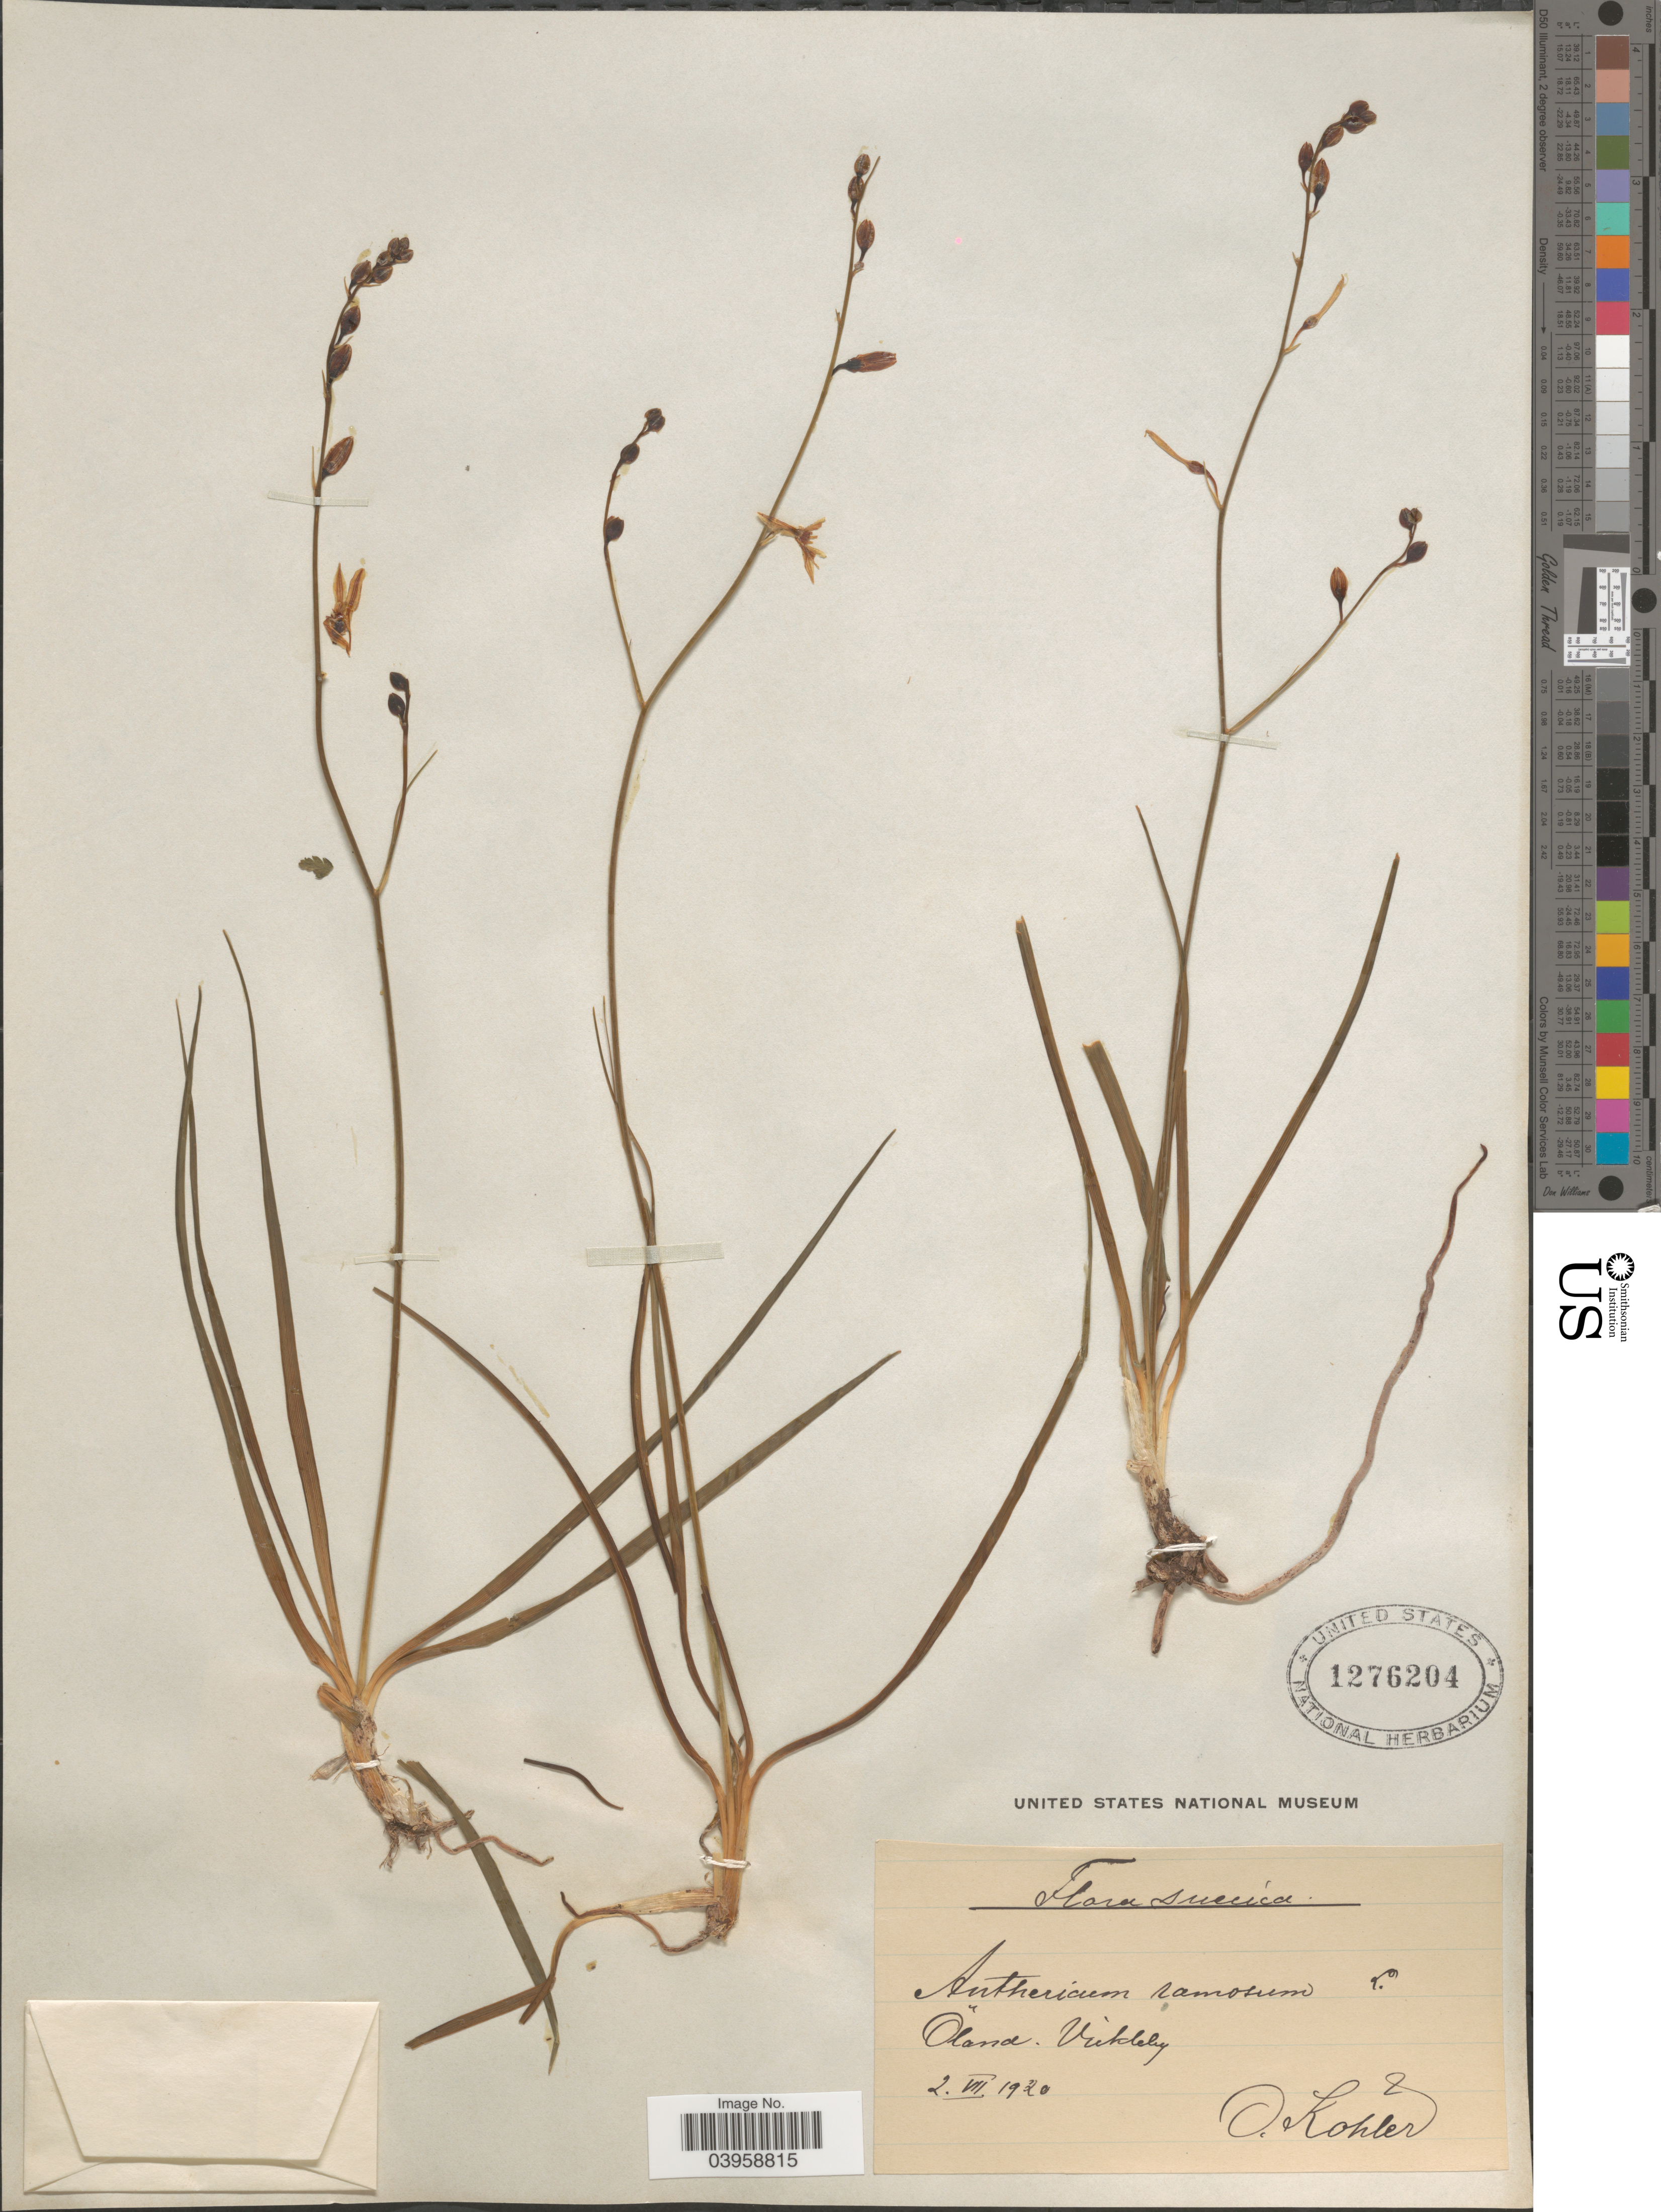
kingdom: Plantae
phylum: Tracheophyta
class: Liliopsida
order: Asparagales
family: Asparagaceae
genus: Anthericum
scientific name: Anthericum ramosum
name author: L.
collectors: O. Köhler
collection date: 1920-07-02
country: Sweden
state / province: Kalmar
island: Oland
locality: Öland, Vickleby.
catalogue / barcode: US 1276204